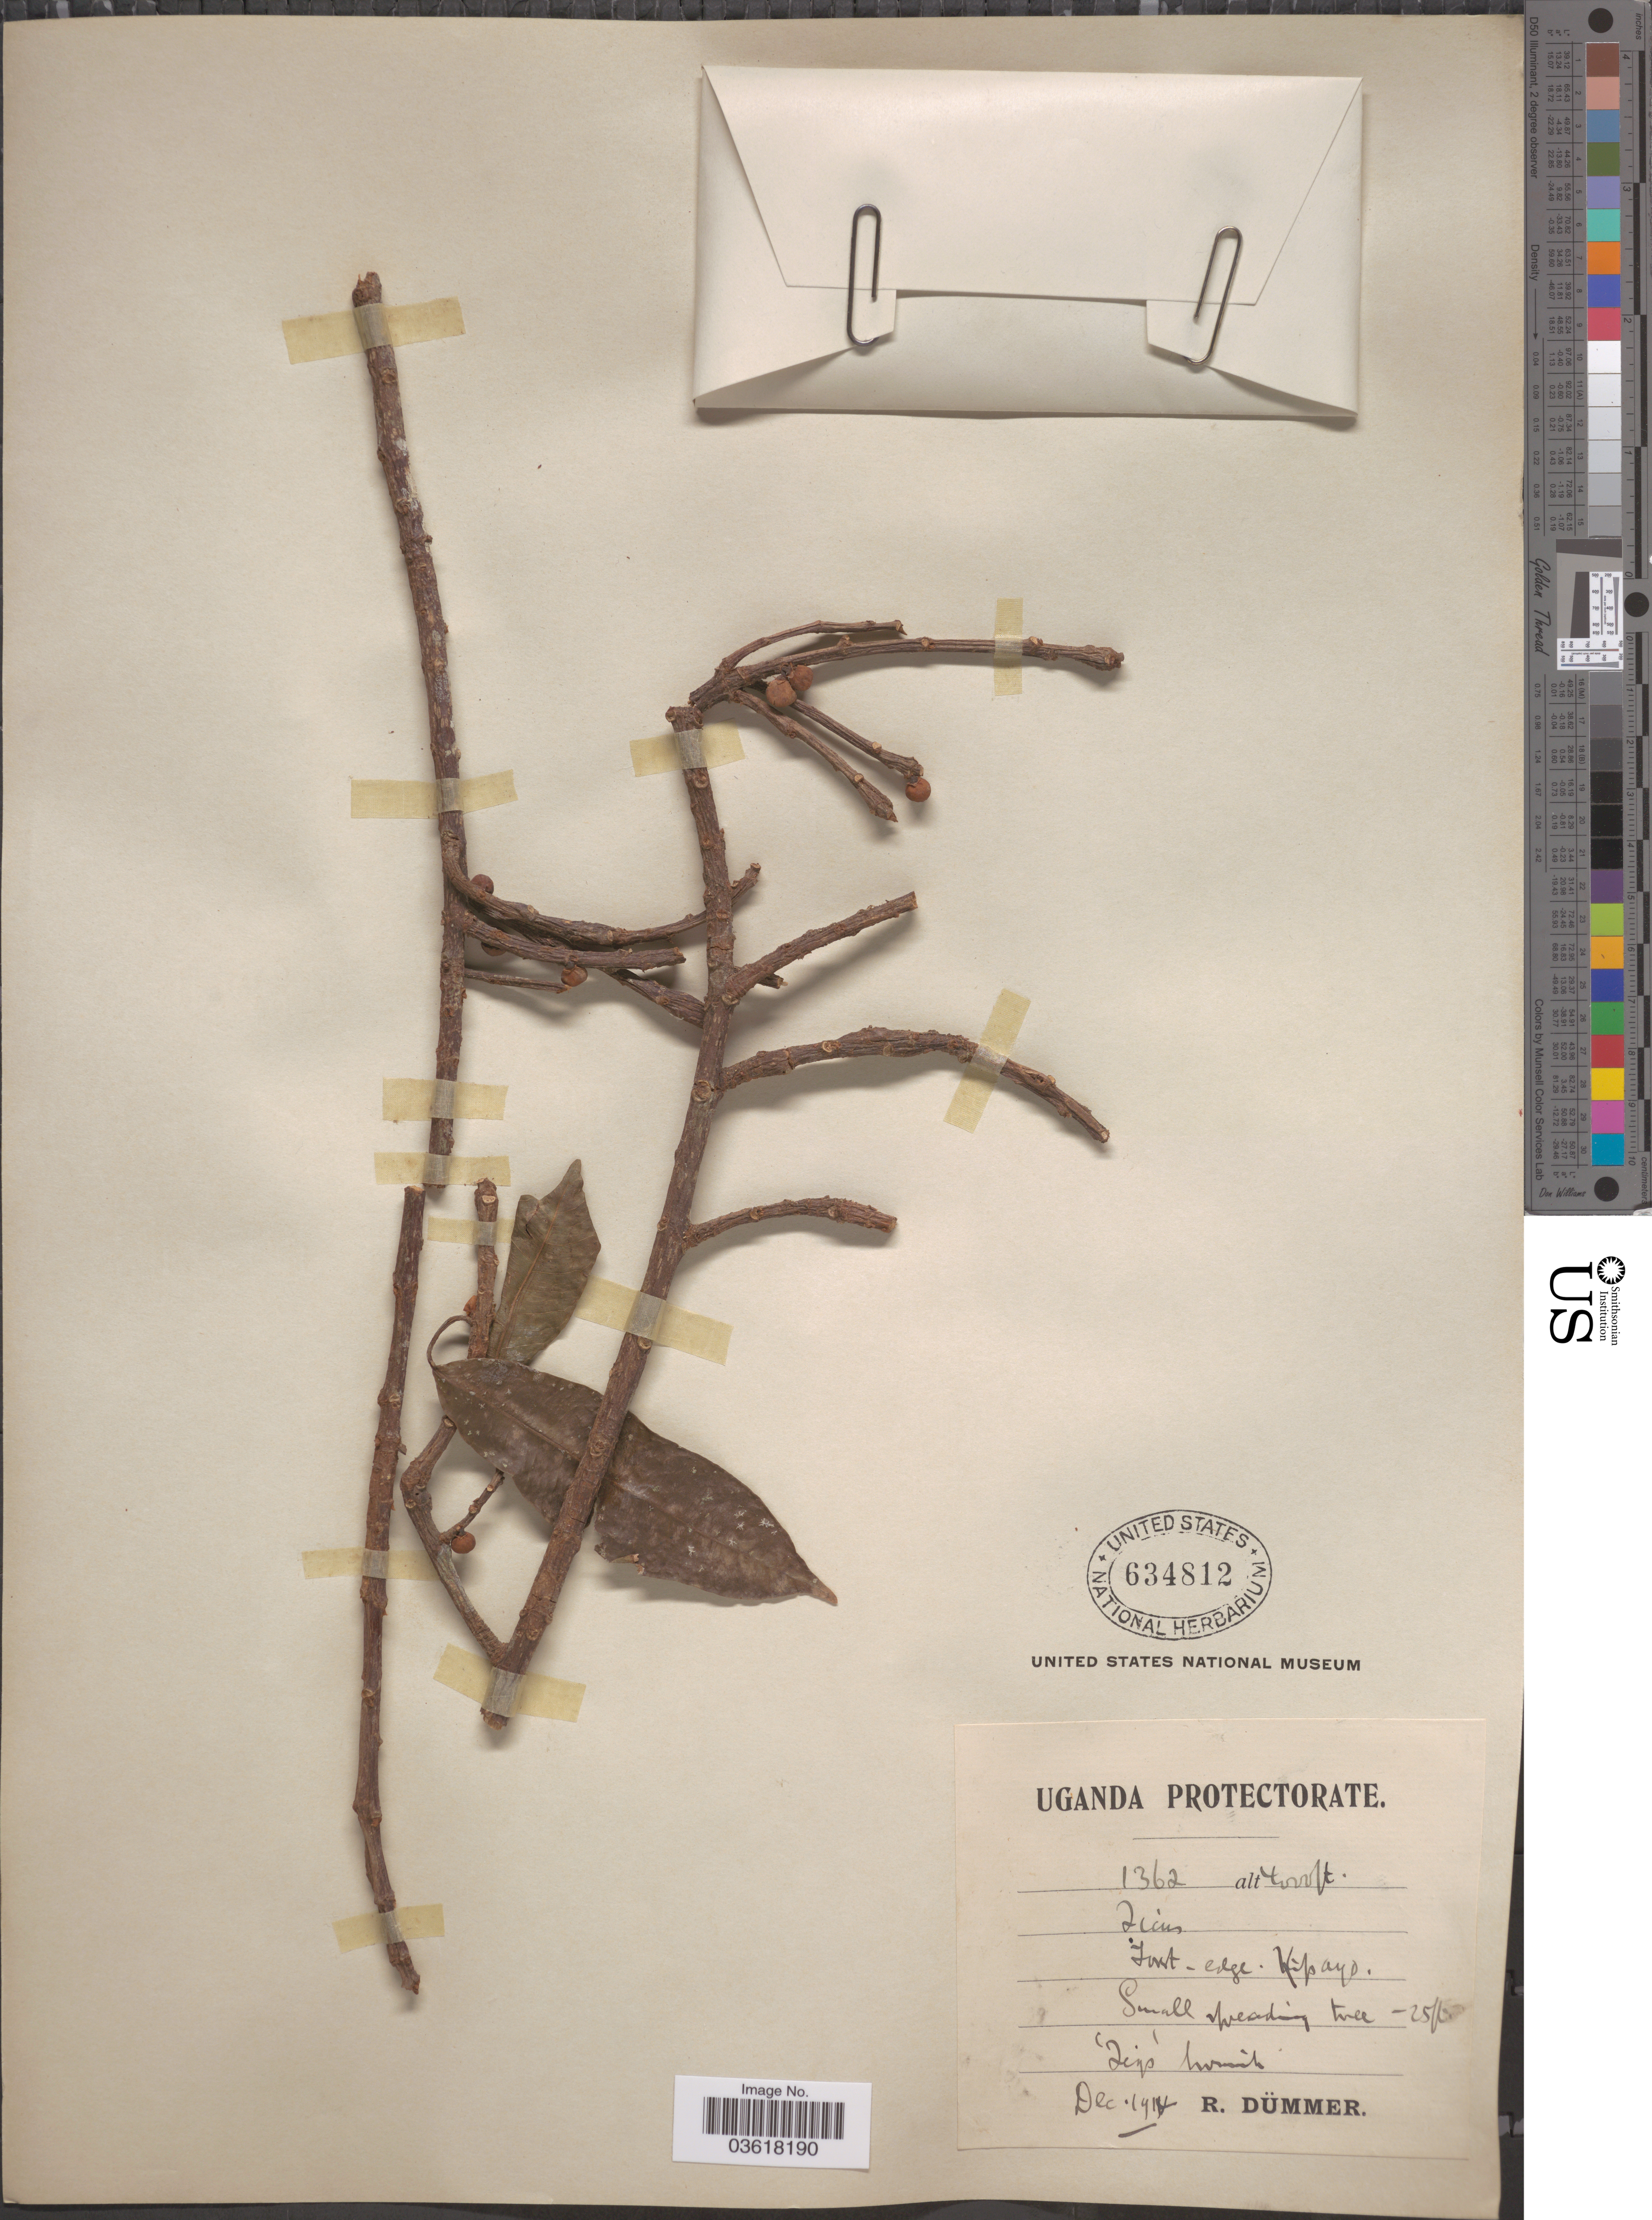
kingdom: Plantae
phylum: Tracheophyta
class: Magnoliopsida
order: Rosales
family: Moraceae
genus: Ficus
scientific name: Ficus sp.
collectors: R. A. Dümmer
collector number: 1362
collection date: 1914-12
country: Uganda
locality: Uganda Protectorate. Forest-edge. Kipayo.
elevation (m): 1219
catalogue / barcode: US 634812